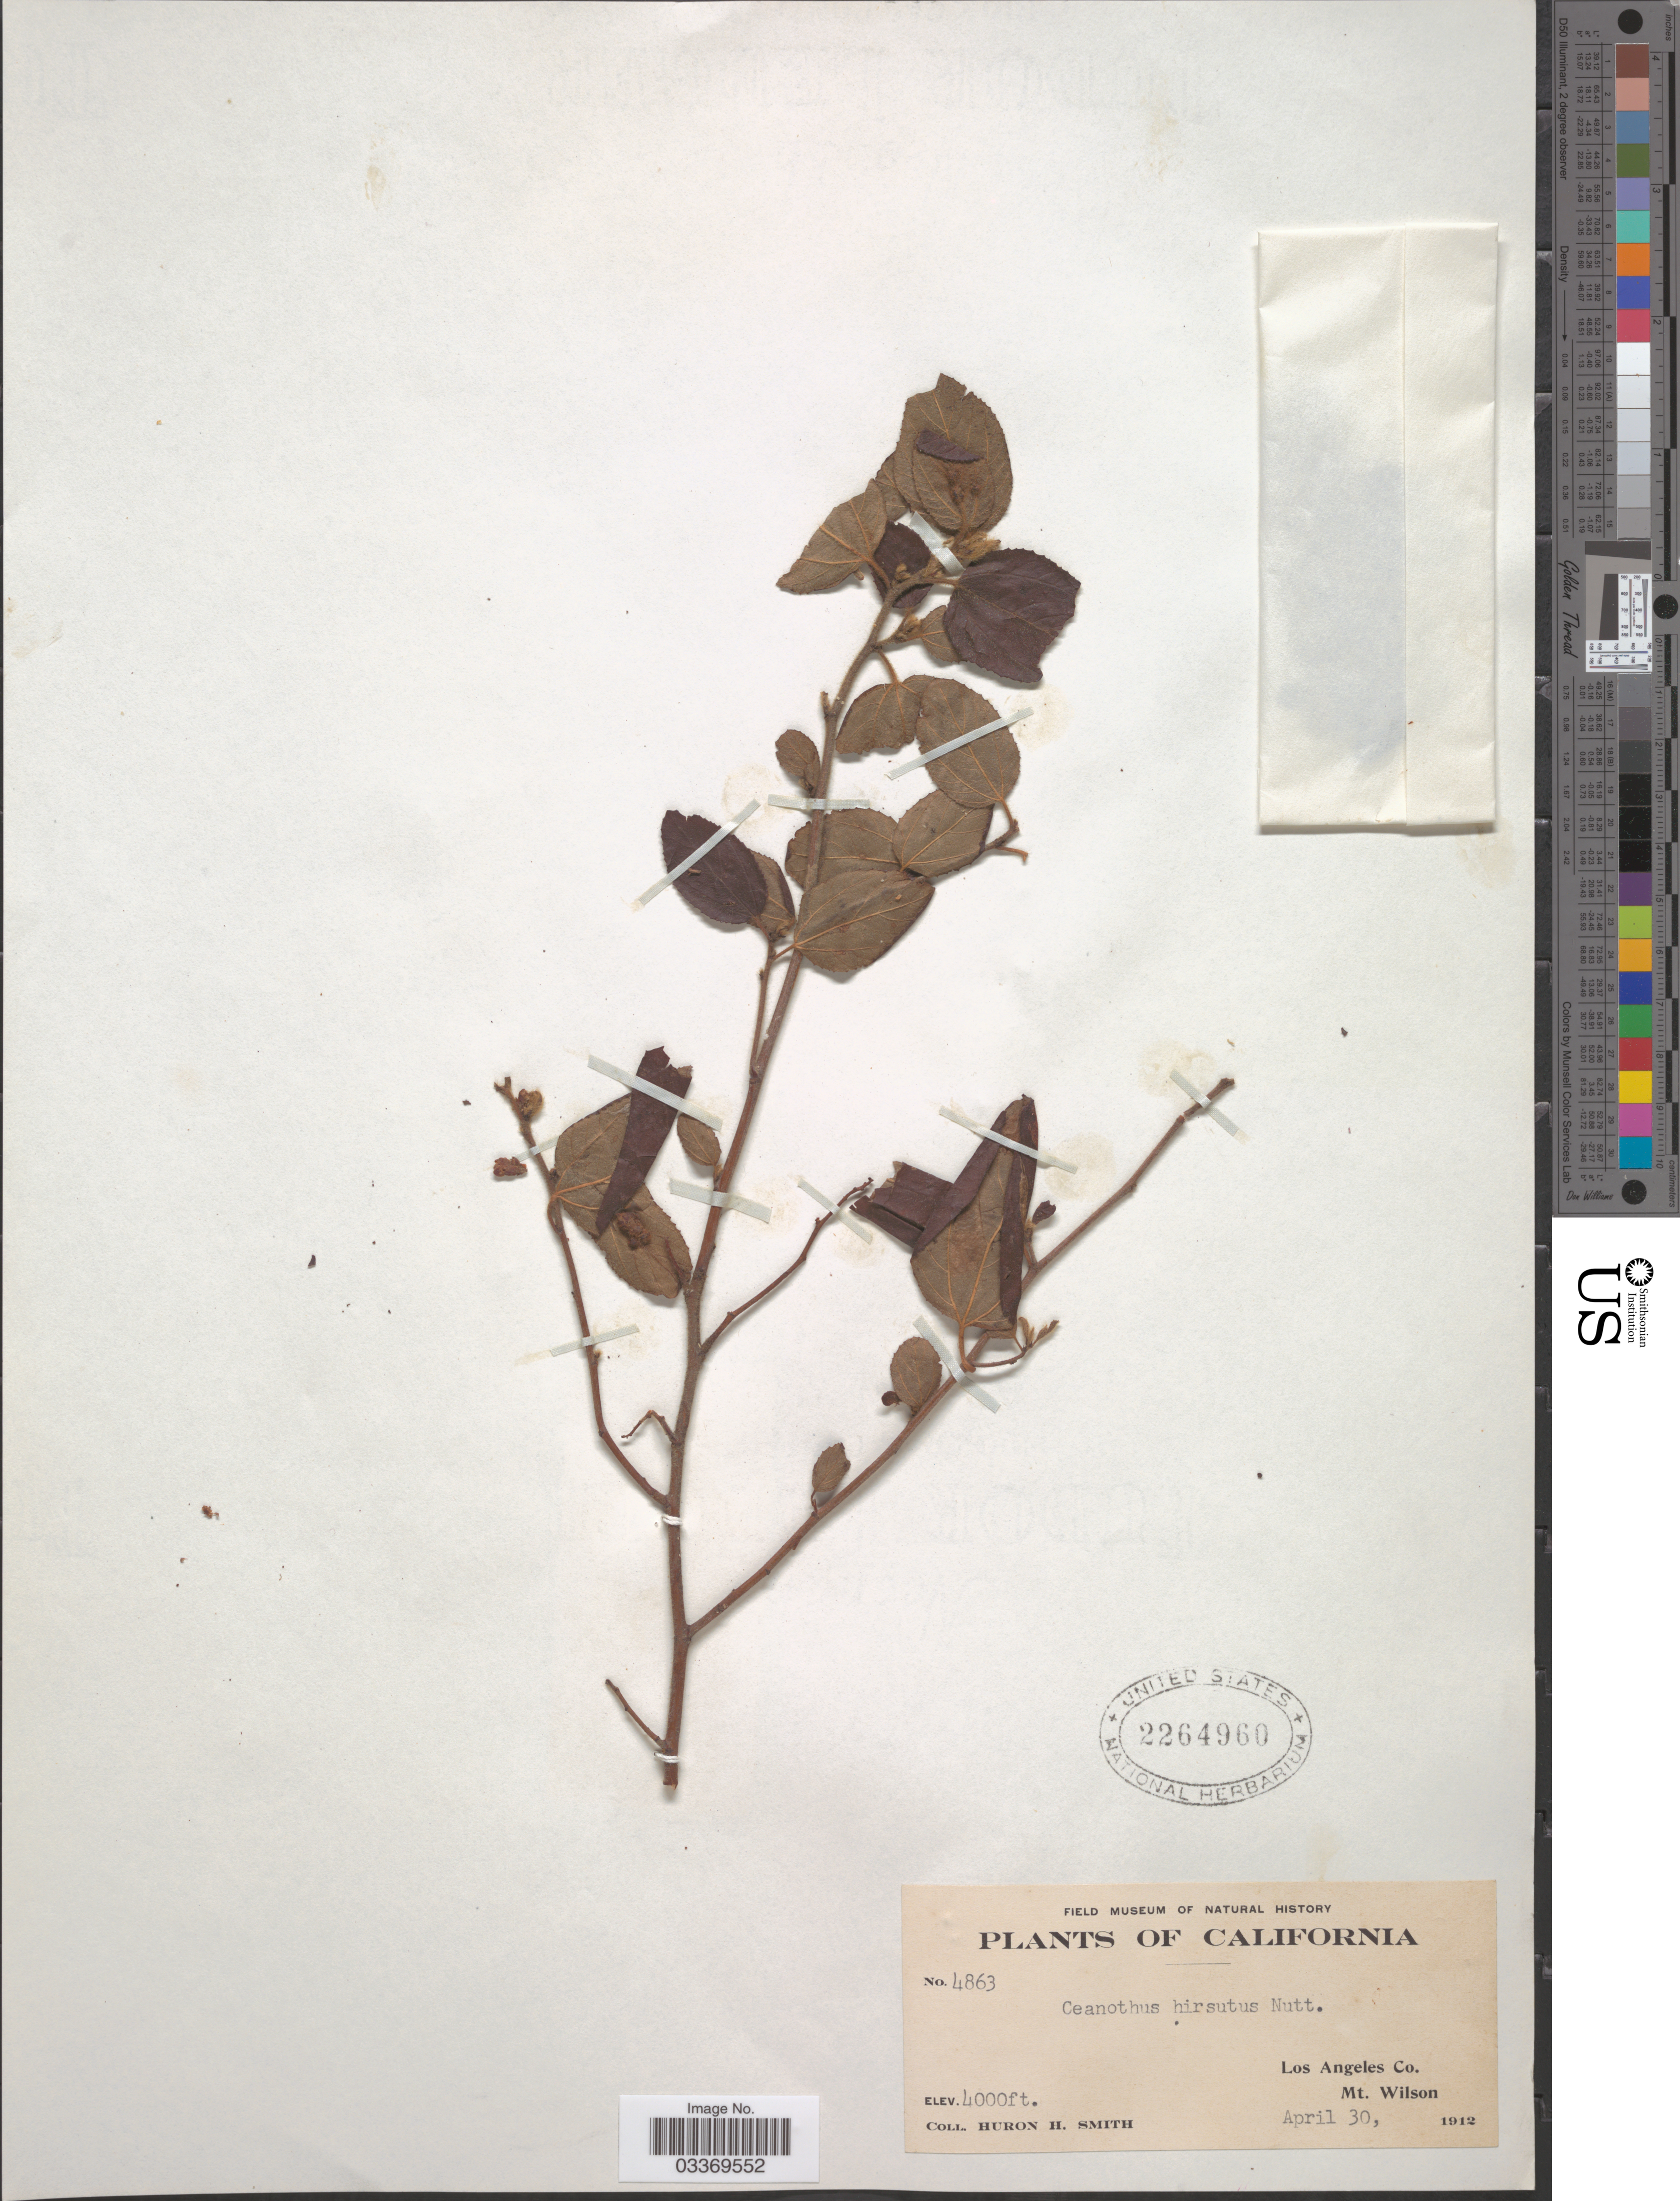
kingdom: Plantae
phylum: Tracheophyta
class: Magnoliopsida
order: Rosales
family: Rhamnaceae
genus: Ceanothus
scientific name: Ceanothus hirsutus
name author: Nutt.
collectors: Huron H. Smith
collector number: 4863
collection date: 1912-04-30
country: United States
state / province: California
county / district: Los Angeles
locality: Los Angeles Co. Mt. Wilson.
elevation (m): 1219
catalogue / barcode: US 2264960